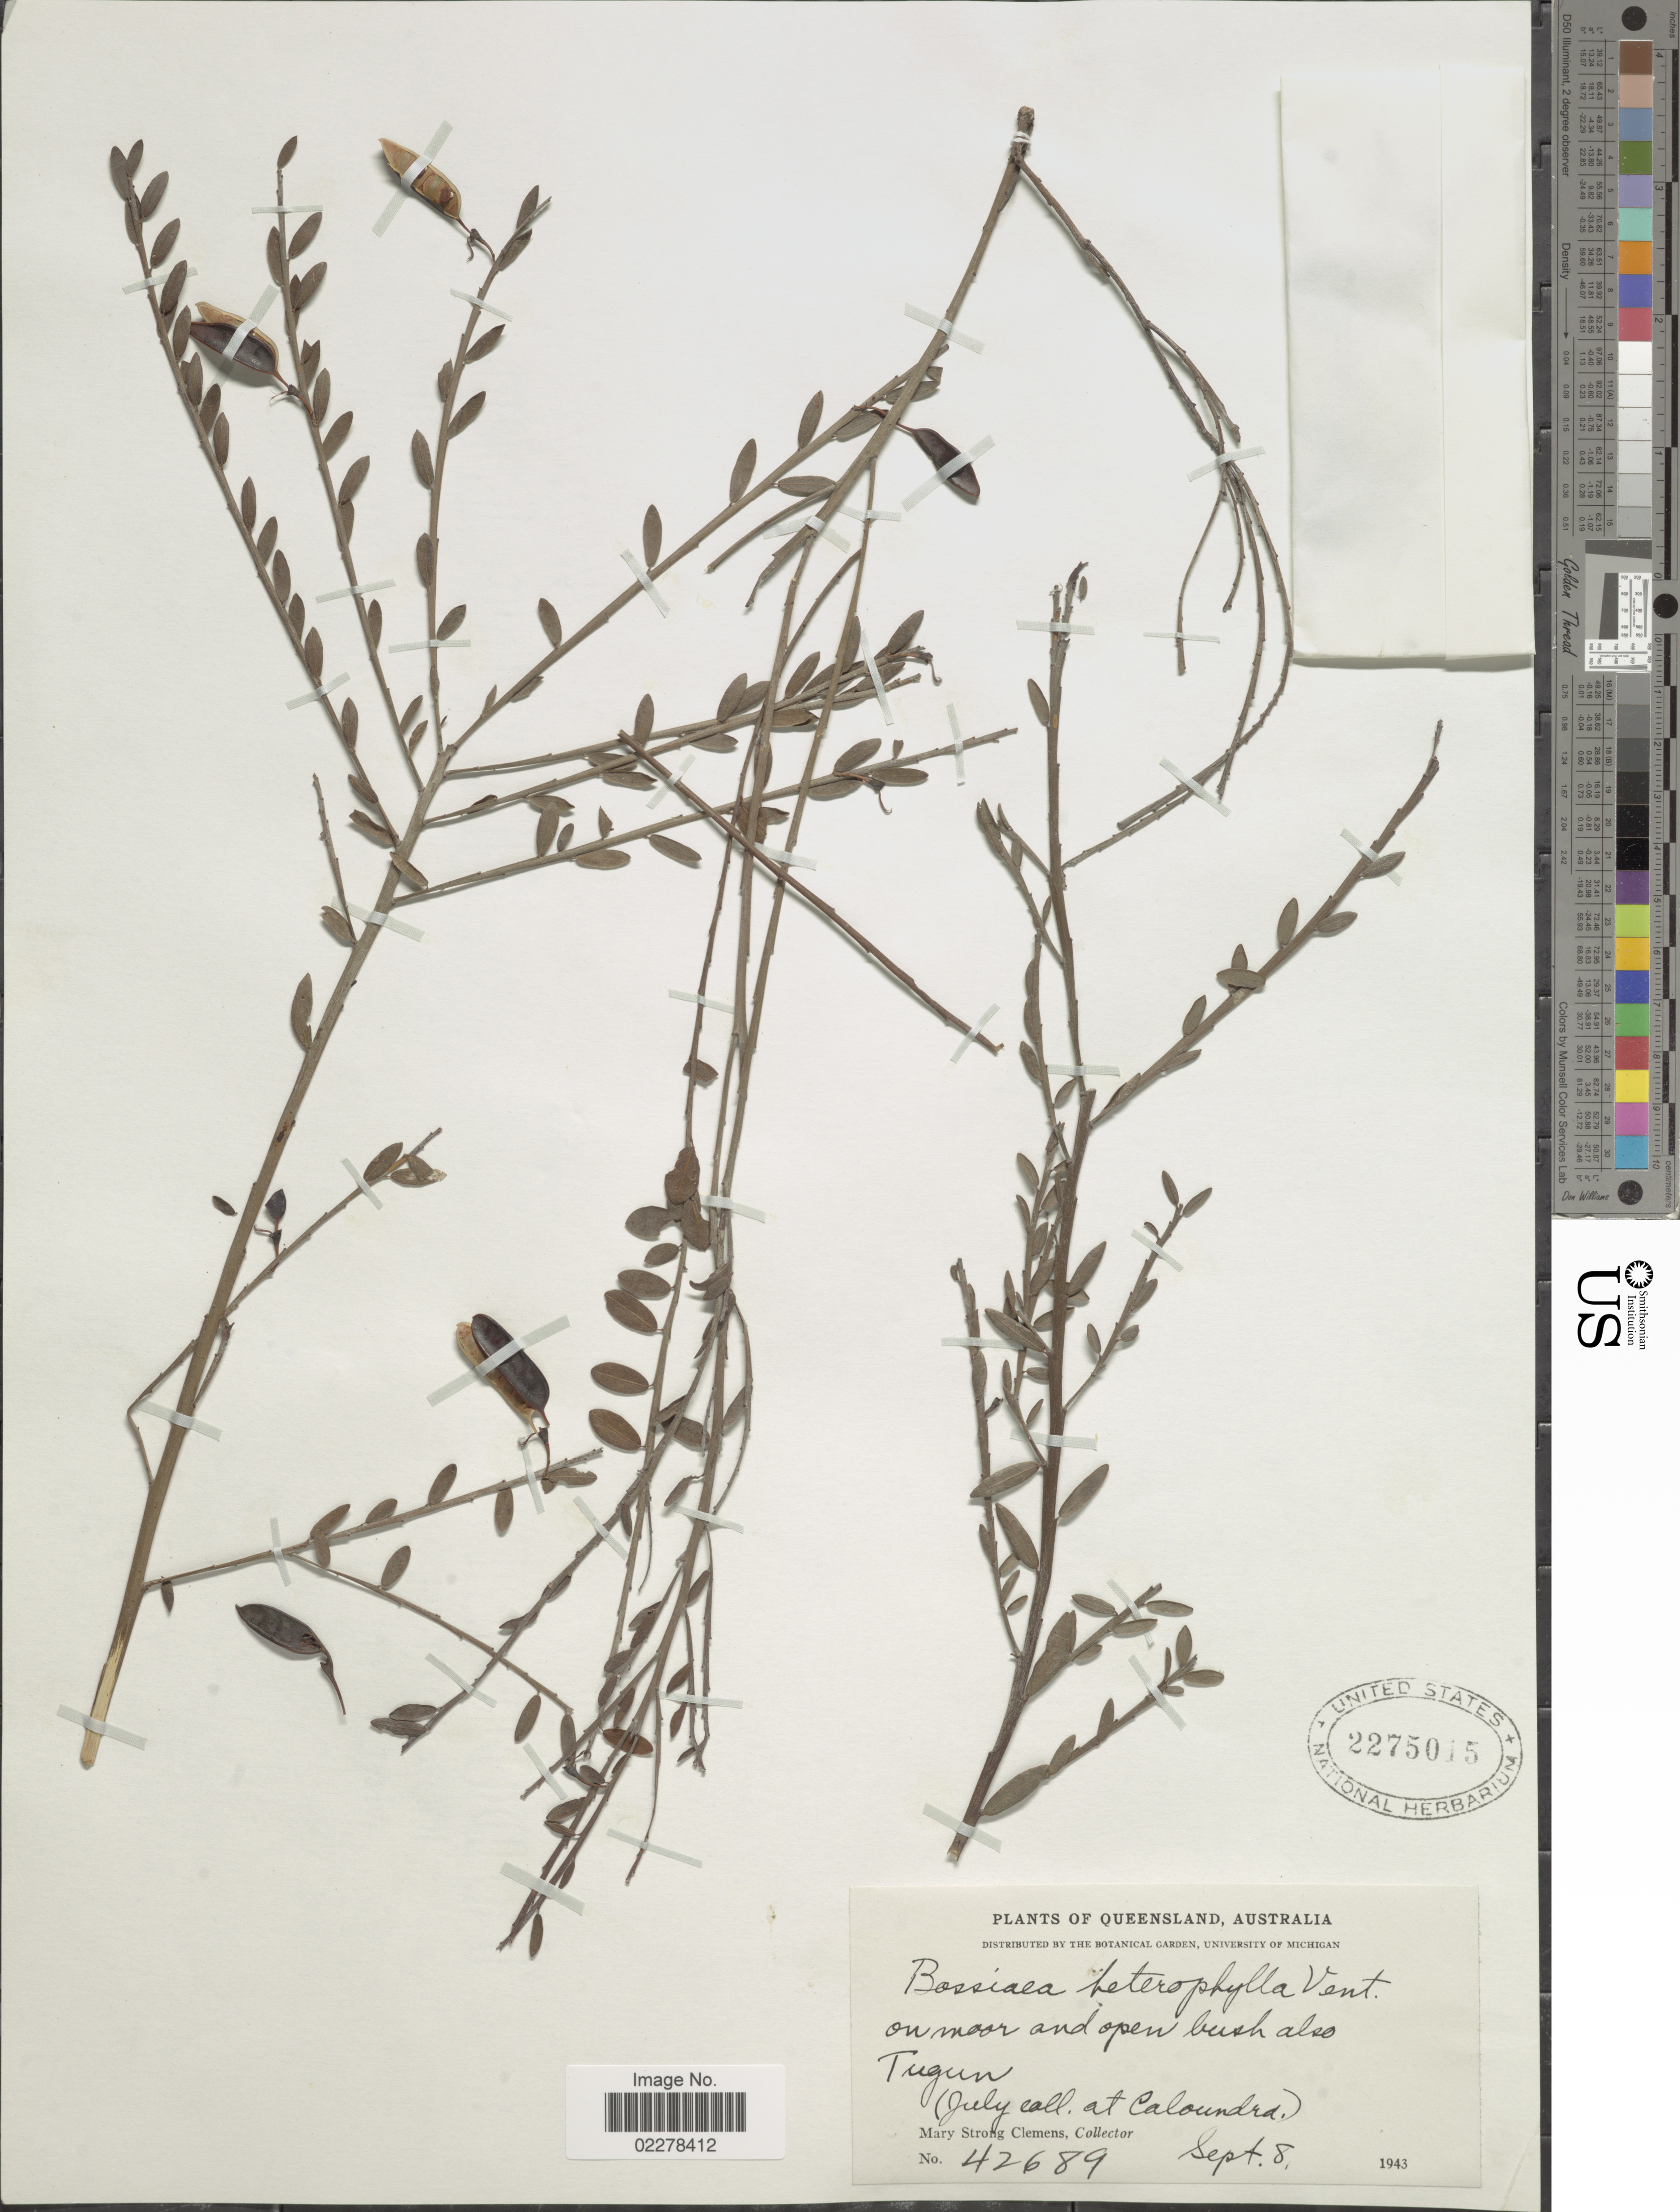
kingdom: Plantae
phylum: Tracheophyta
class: Magnoliopsida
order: Fabales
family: Fabaceae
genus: Bossiaea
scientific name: Bossiaea heterophylla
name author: Vent.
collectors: M. S. Clemens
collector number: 42689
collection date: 1943-09-08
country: Australia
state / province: Queensland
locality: On moor and open bush also, Tugun.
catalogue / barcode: US 2275015